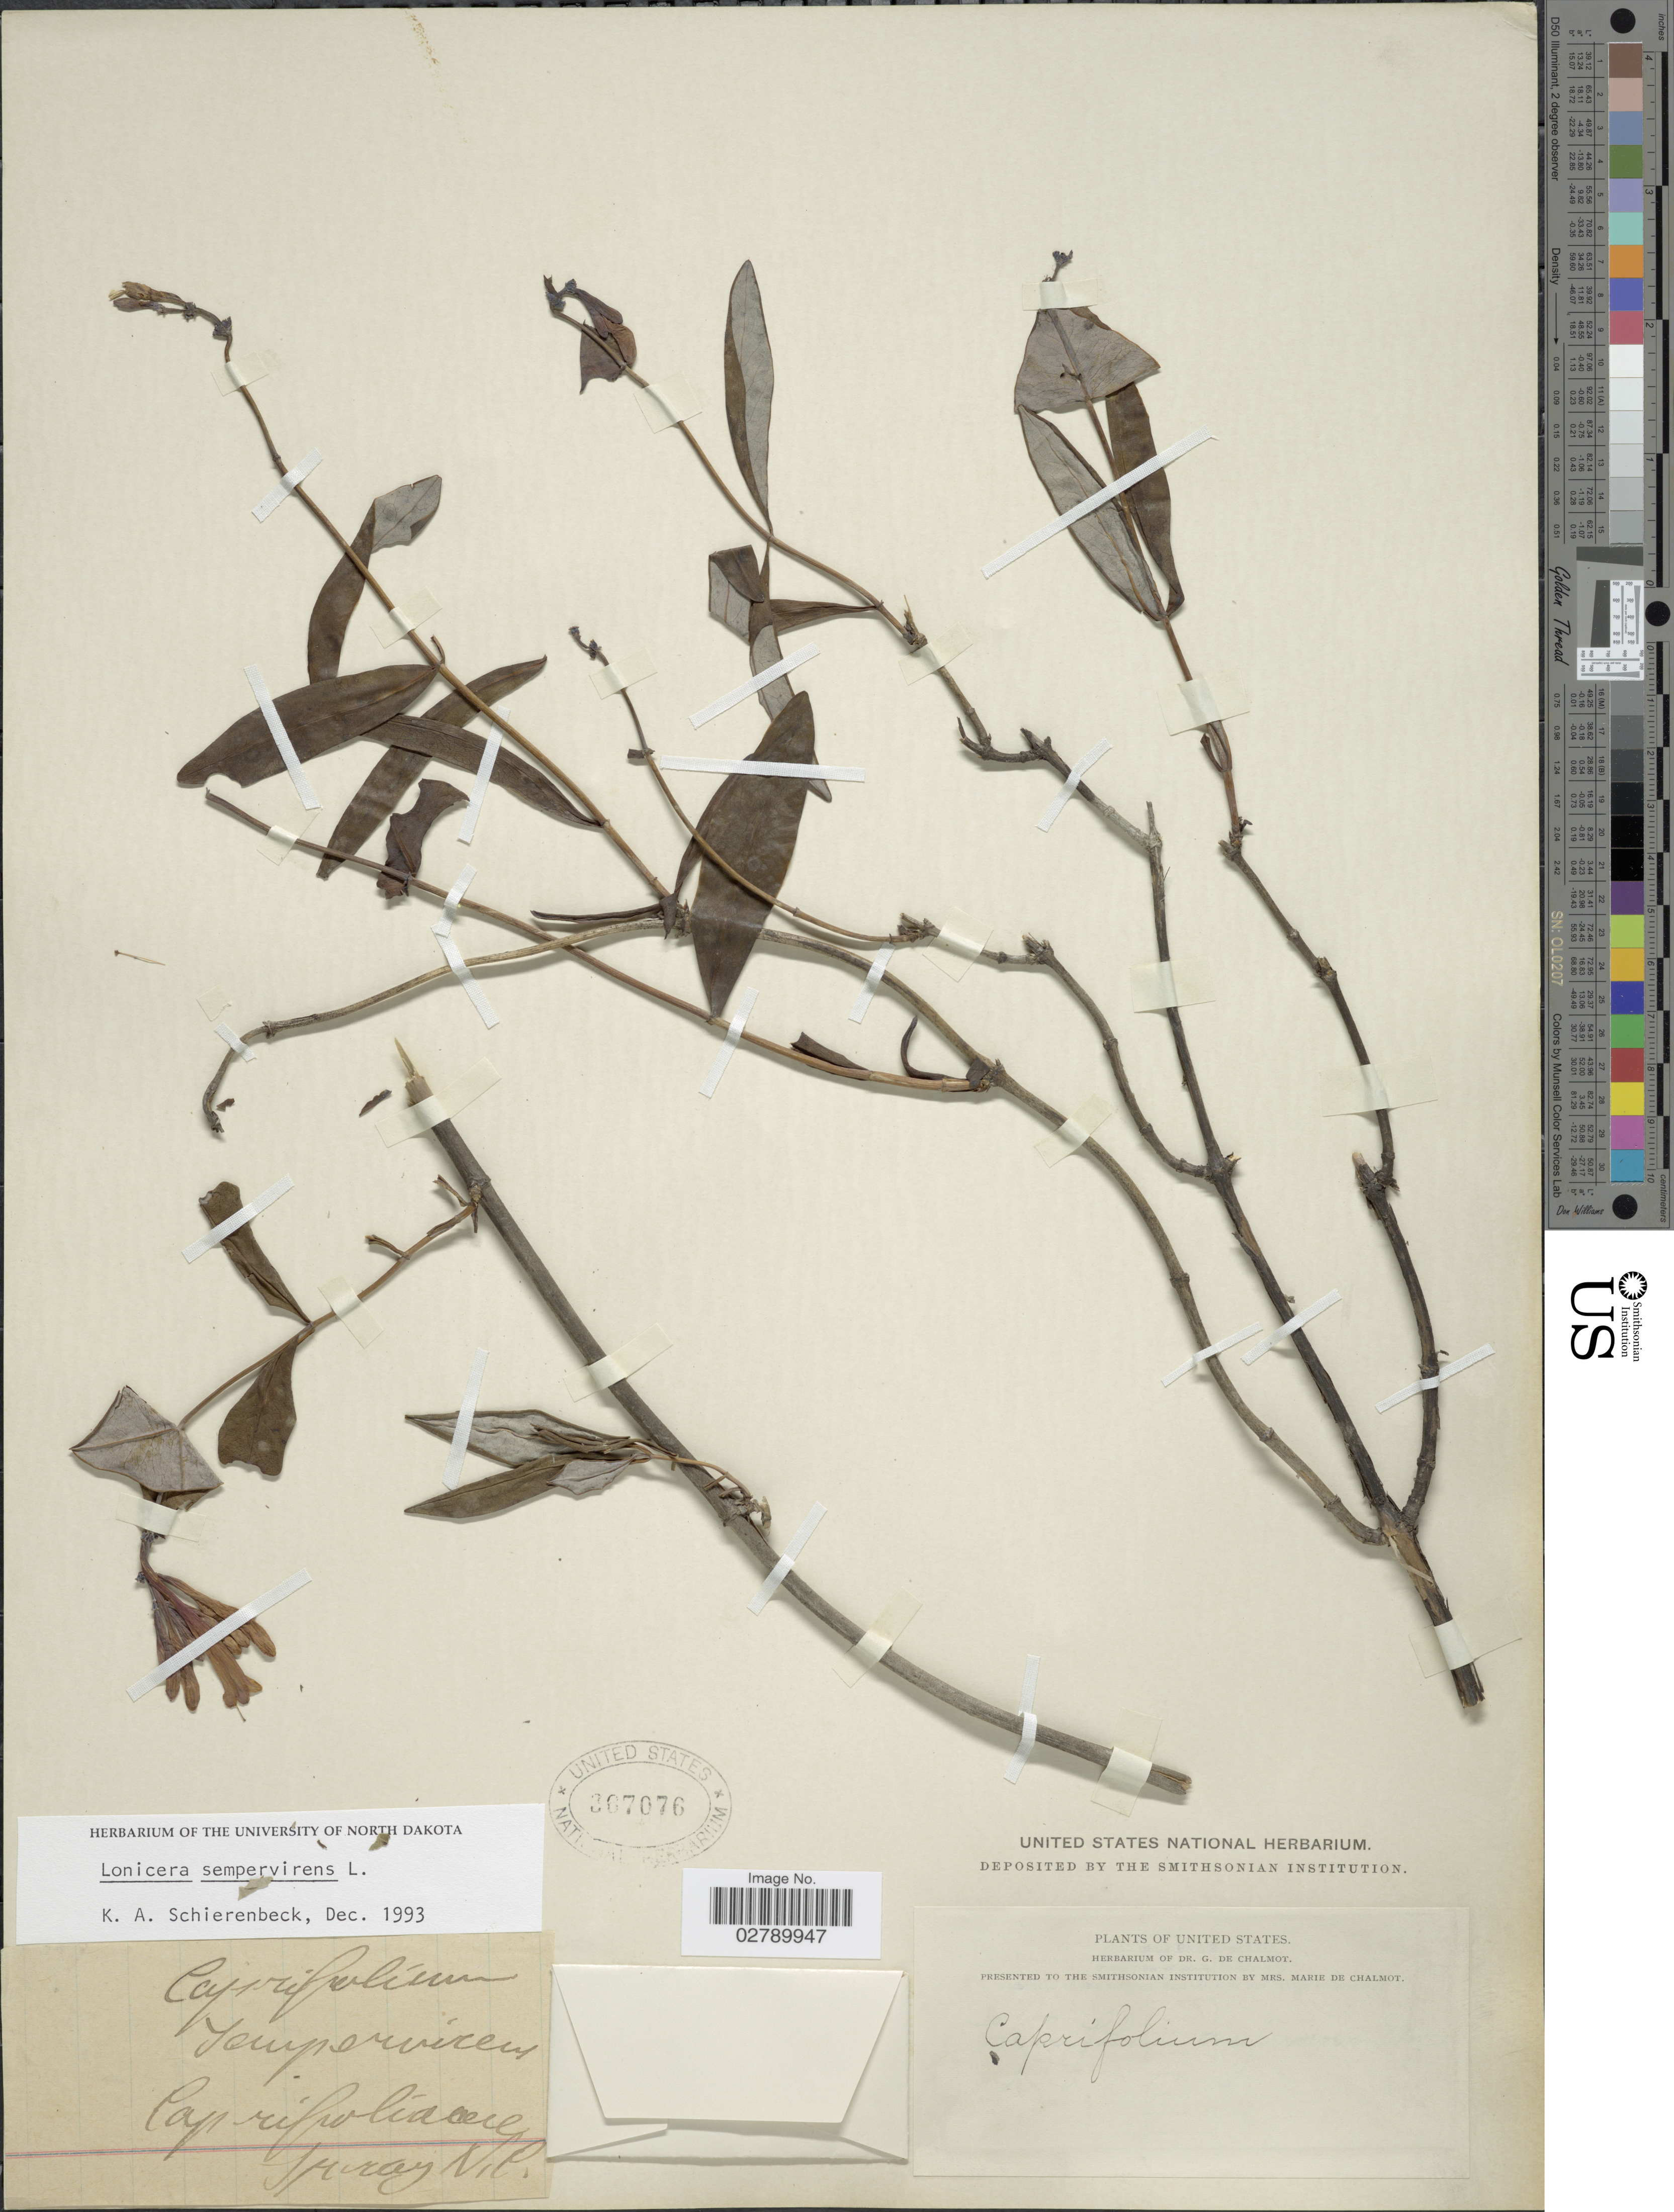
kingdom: Plantae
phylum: Tracheophyta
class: Magnoliopsida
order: Dipsacales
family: Caprifoliaceae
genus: Lonicera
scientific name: Lonicera sempervirens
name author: L.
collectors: G. de Chalmot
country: United States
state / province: North Carolina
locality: Spray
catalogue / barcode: US 367076